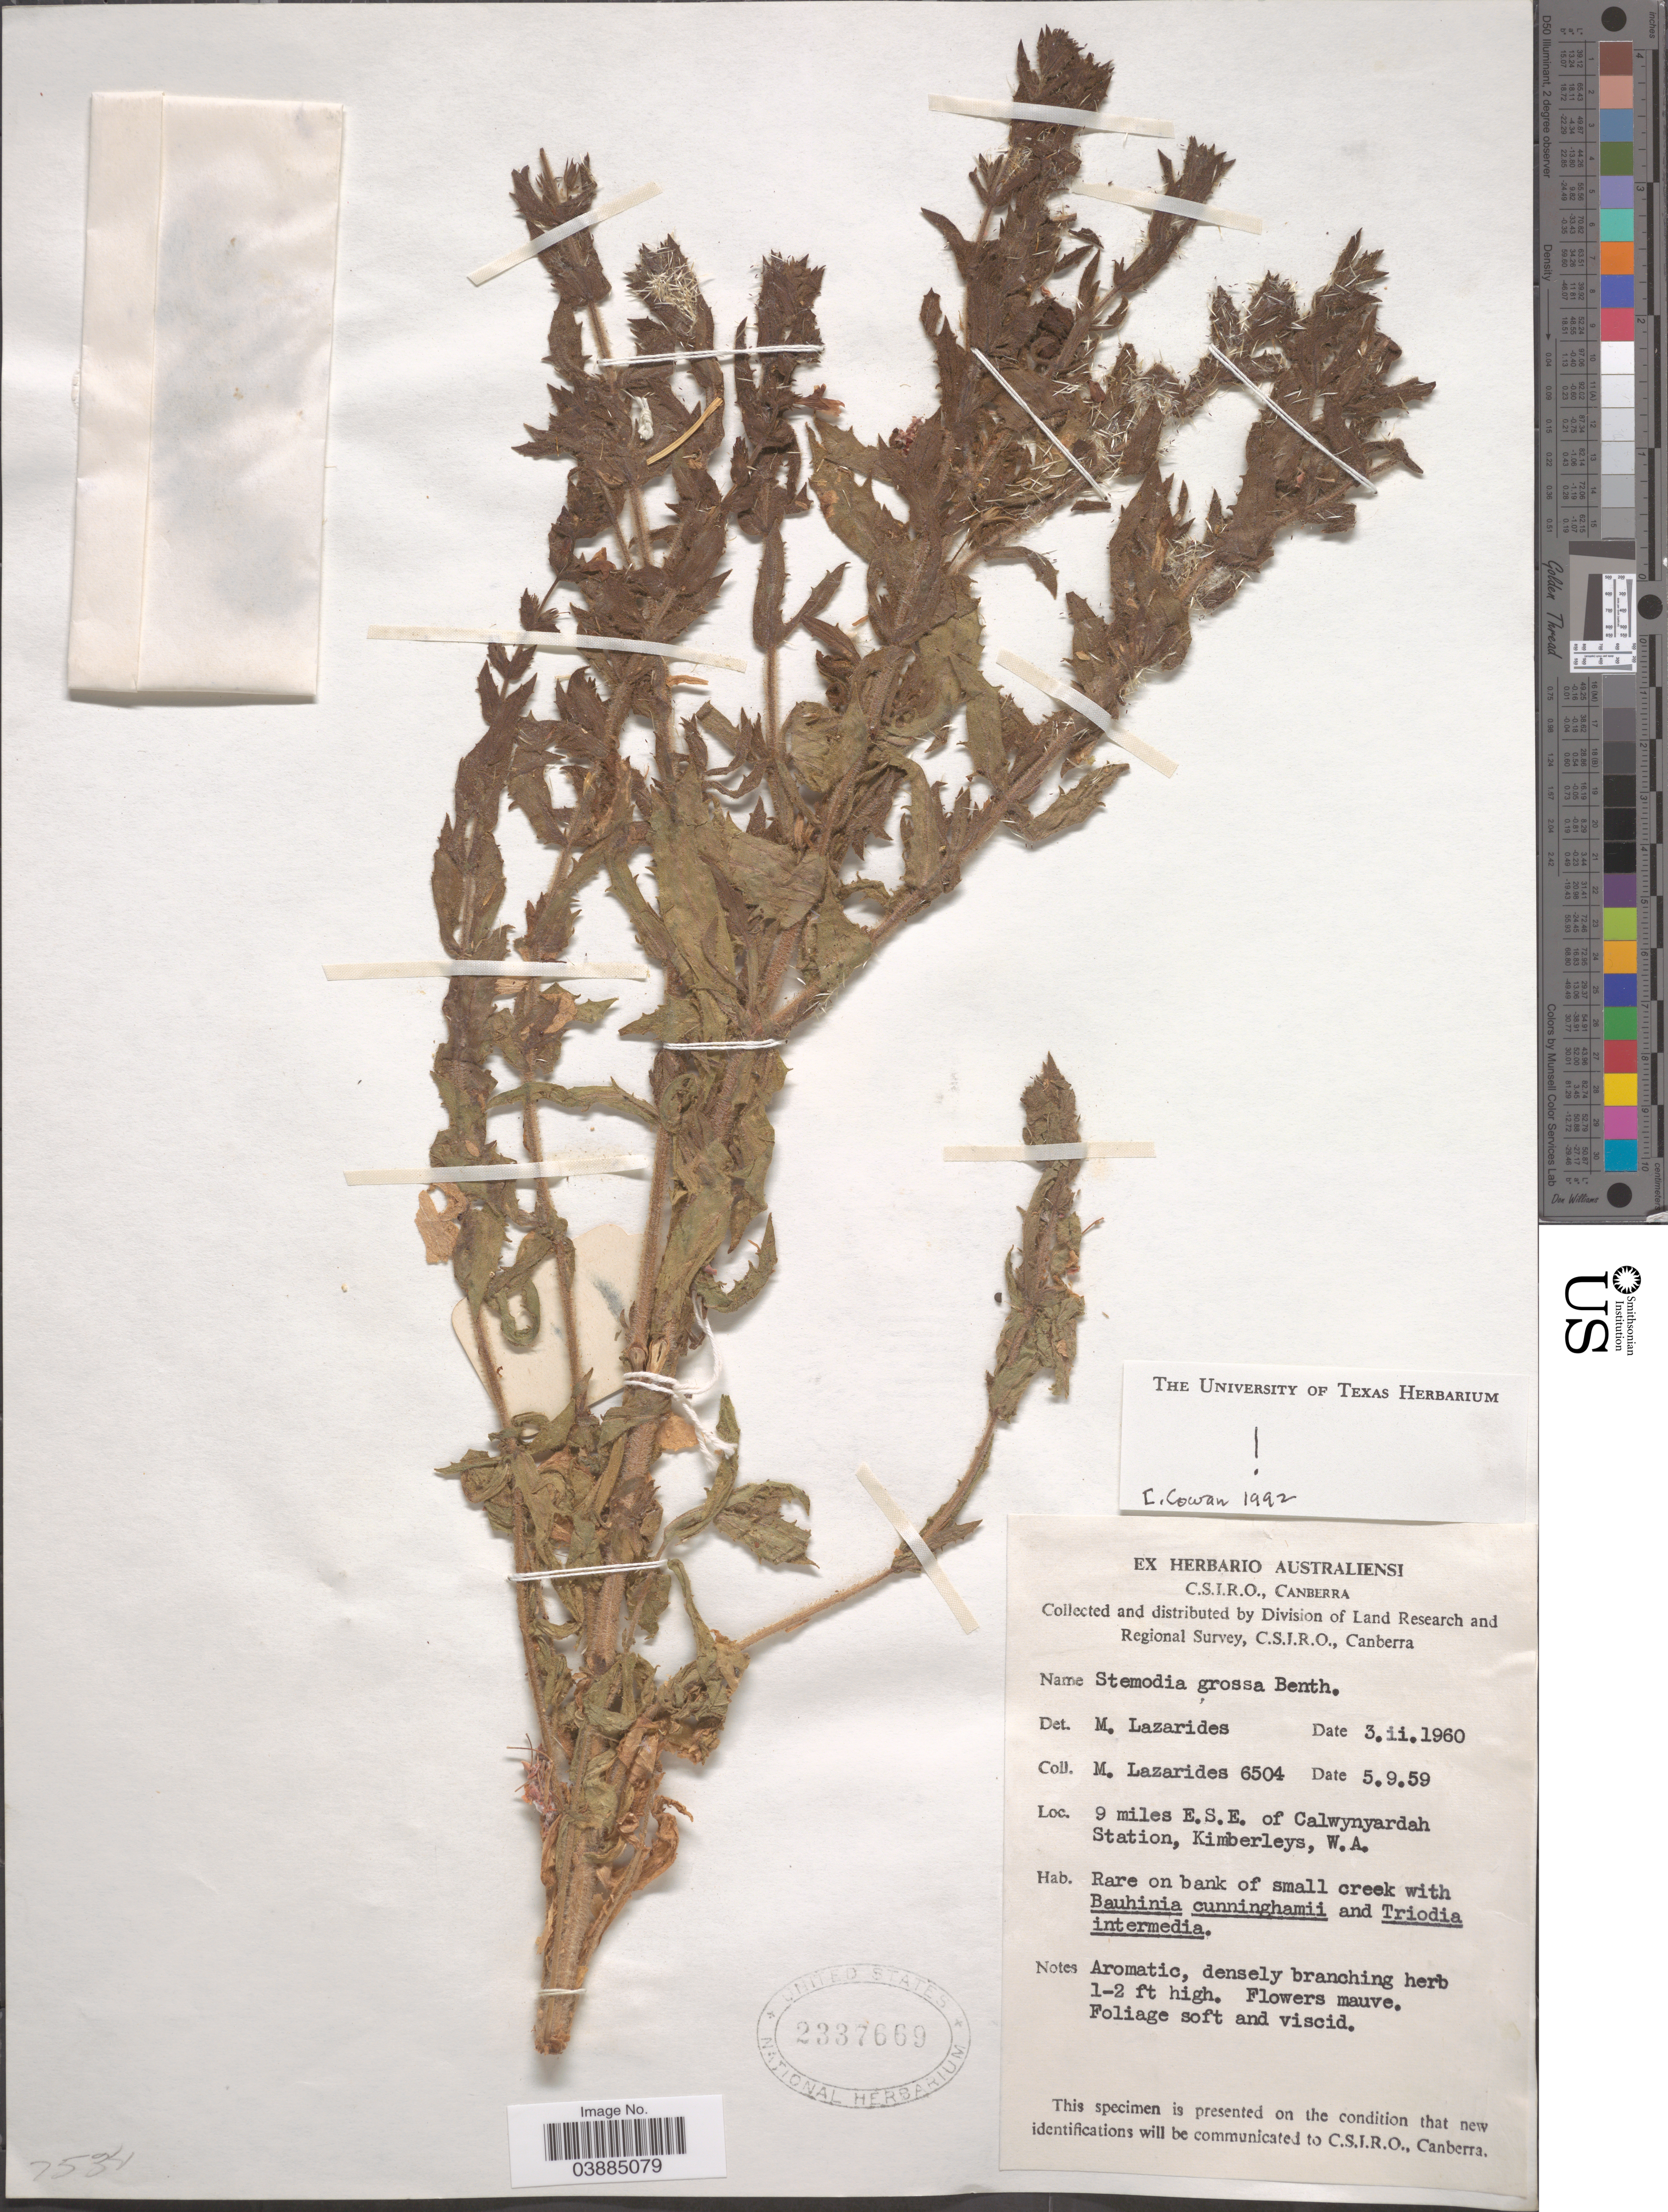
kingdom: Plantae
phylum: Tracheophyta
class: Magnoliopsida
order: Lamiales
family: Plantaginaceae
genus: Stemodia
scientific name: Stemodia grossa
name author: Benth.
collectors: M. Lazarides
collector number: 6504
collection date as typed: Transcribed d/m/y: 5/9/59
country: Australia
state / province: Western Australia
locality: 9 miles E.S.E. of Calwynyardah Station, Kimberleys.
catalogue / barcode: US 2337669